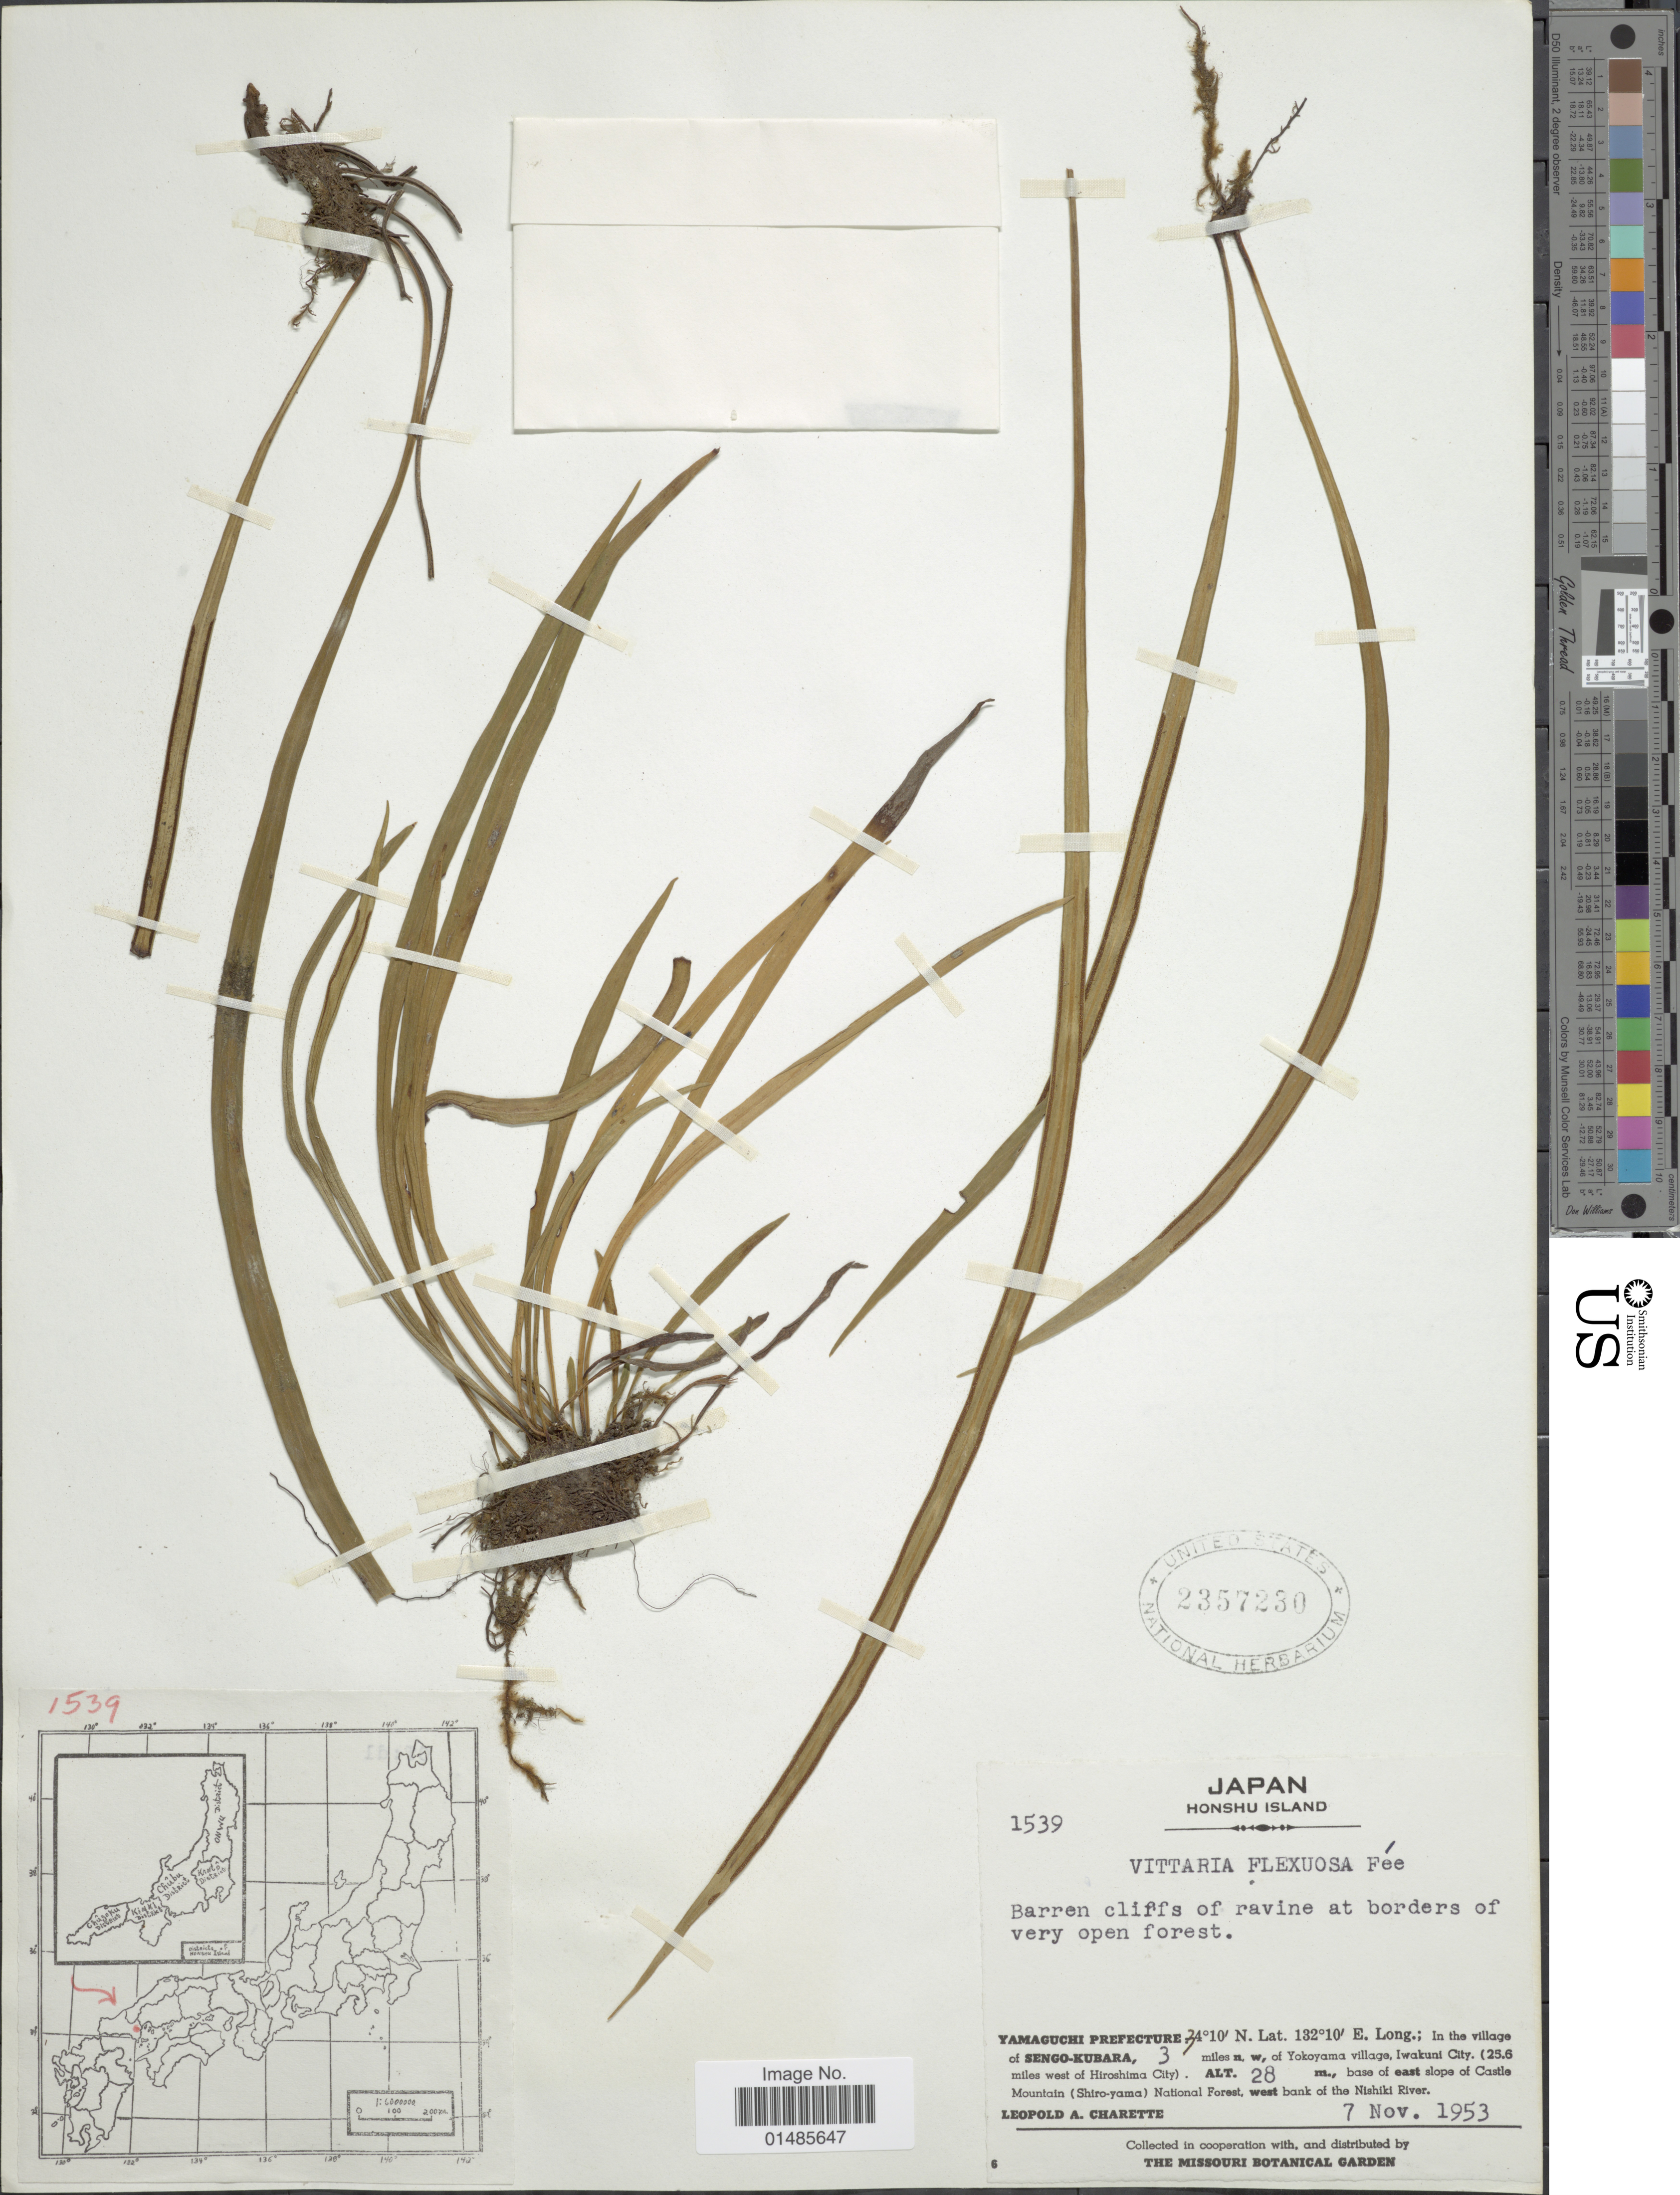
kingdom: Plantae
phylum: Tracheophyta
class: Polypodiopsida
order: Polypodiales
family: Pteridaceae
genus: Haplopteris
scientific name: Haplopteris flexuosa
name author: (Fée) E.H. Crane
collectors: L. A. Charette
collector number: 1539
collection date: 1953-11-07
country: Japan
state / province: Yamaguti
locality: Honshu Island. Yamaguchi Prefecture; In the village of Sengo-Kubara, 3 miles n.w., of Yokoyama village, Iwakuni City, (25.6 miles west of Hiroshima City), base of east slope of Castle Mountain (Shiro-yama) National Forest, west bank of the Nishiki River.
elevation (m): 28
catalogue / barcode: US 2357230